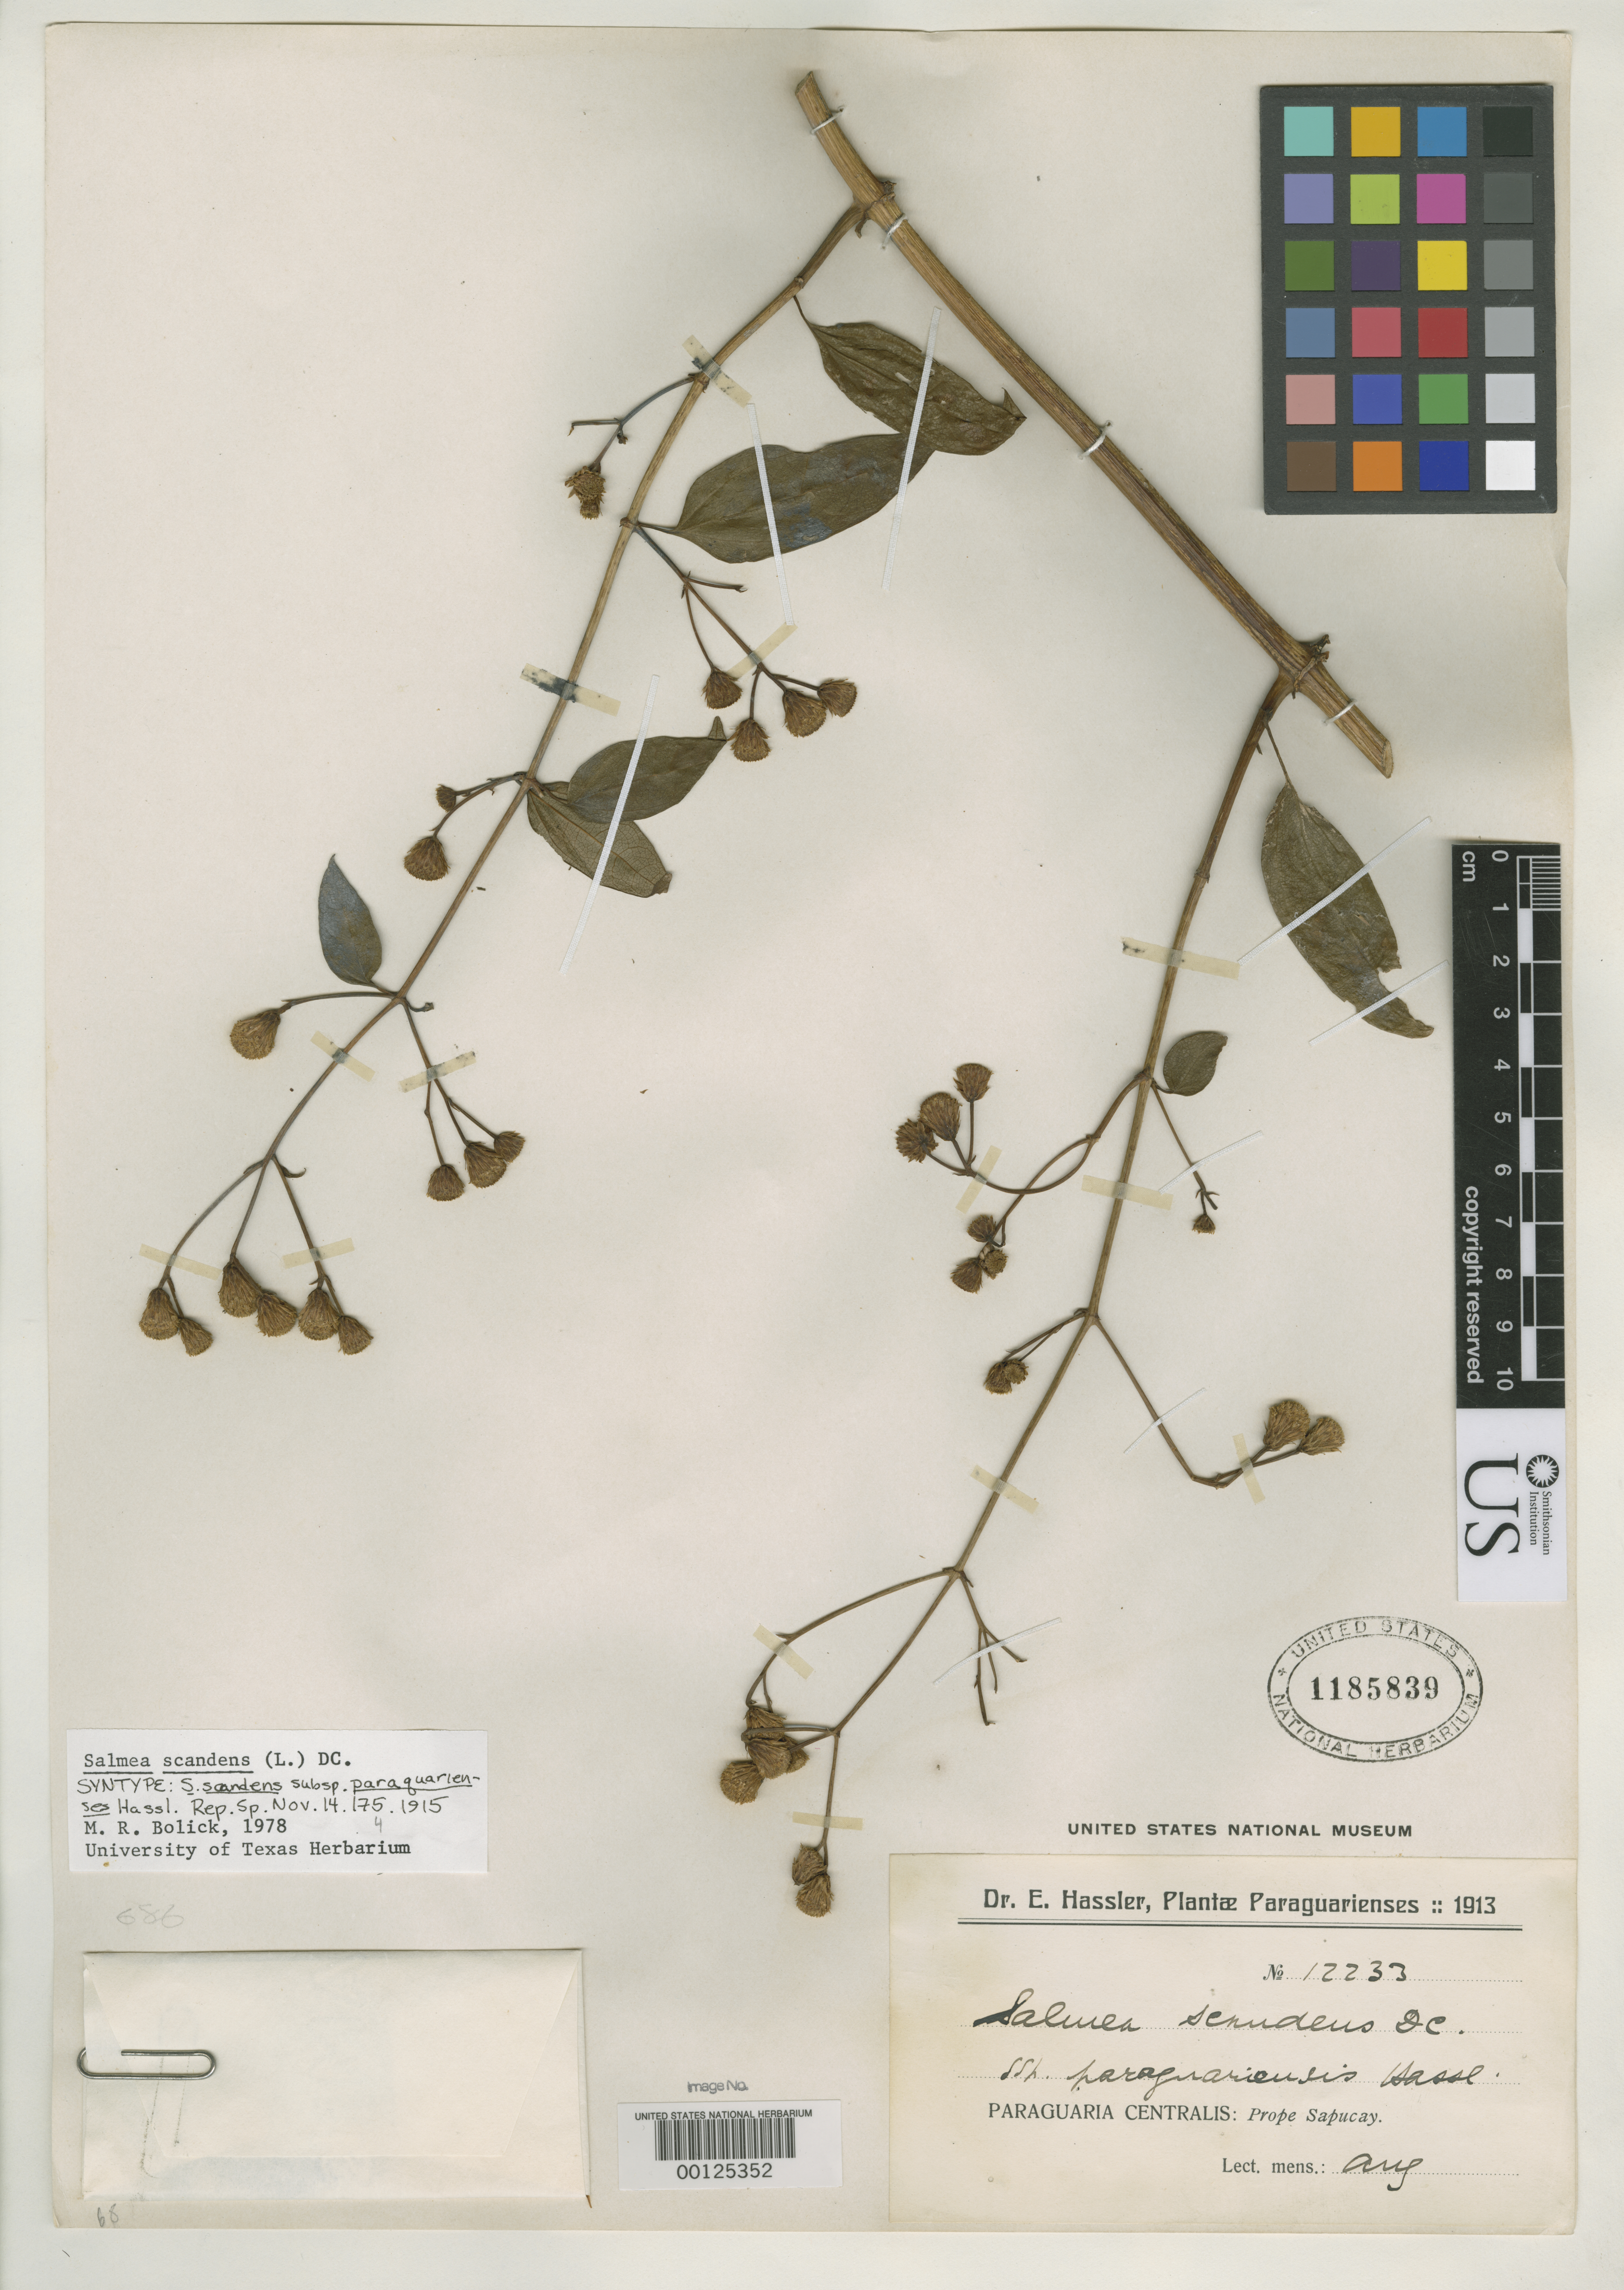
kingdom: Plantae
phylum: Tracheophyta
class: Magnoliopsida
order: Asterales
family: Asteraceae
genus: Salmea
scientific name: Salmea scandens subsp. paraguariensis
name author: Hassl.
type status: Syntype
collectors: E. Hassler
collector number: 12233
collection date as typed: Aug 1913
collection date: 1913-08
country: Paraguay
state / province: Central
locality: Near Sapucay.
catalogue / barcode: US 1185839